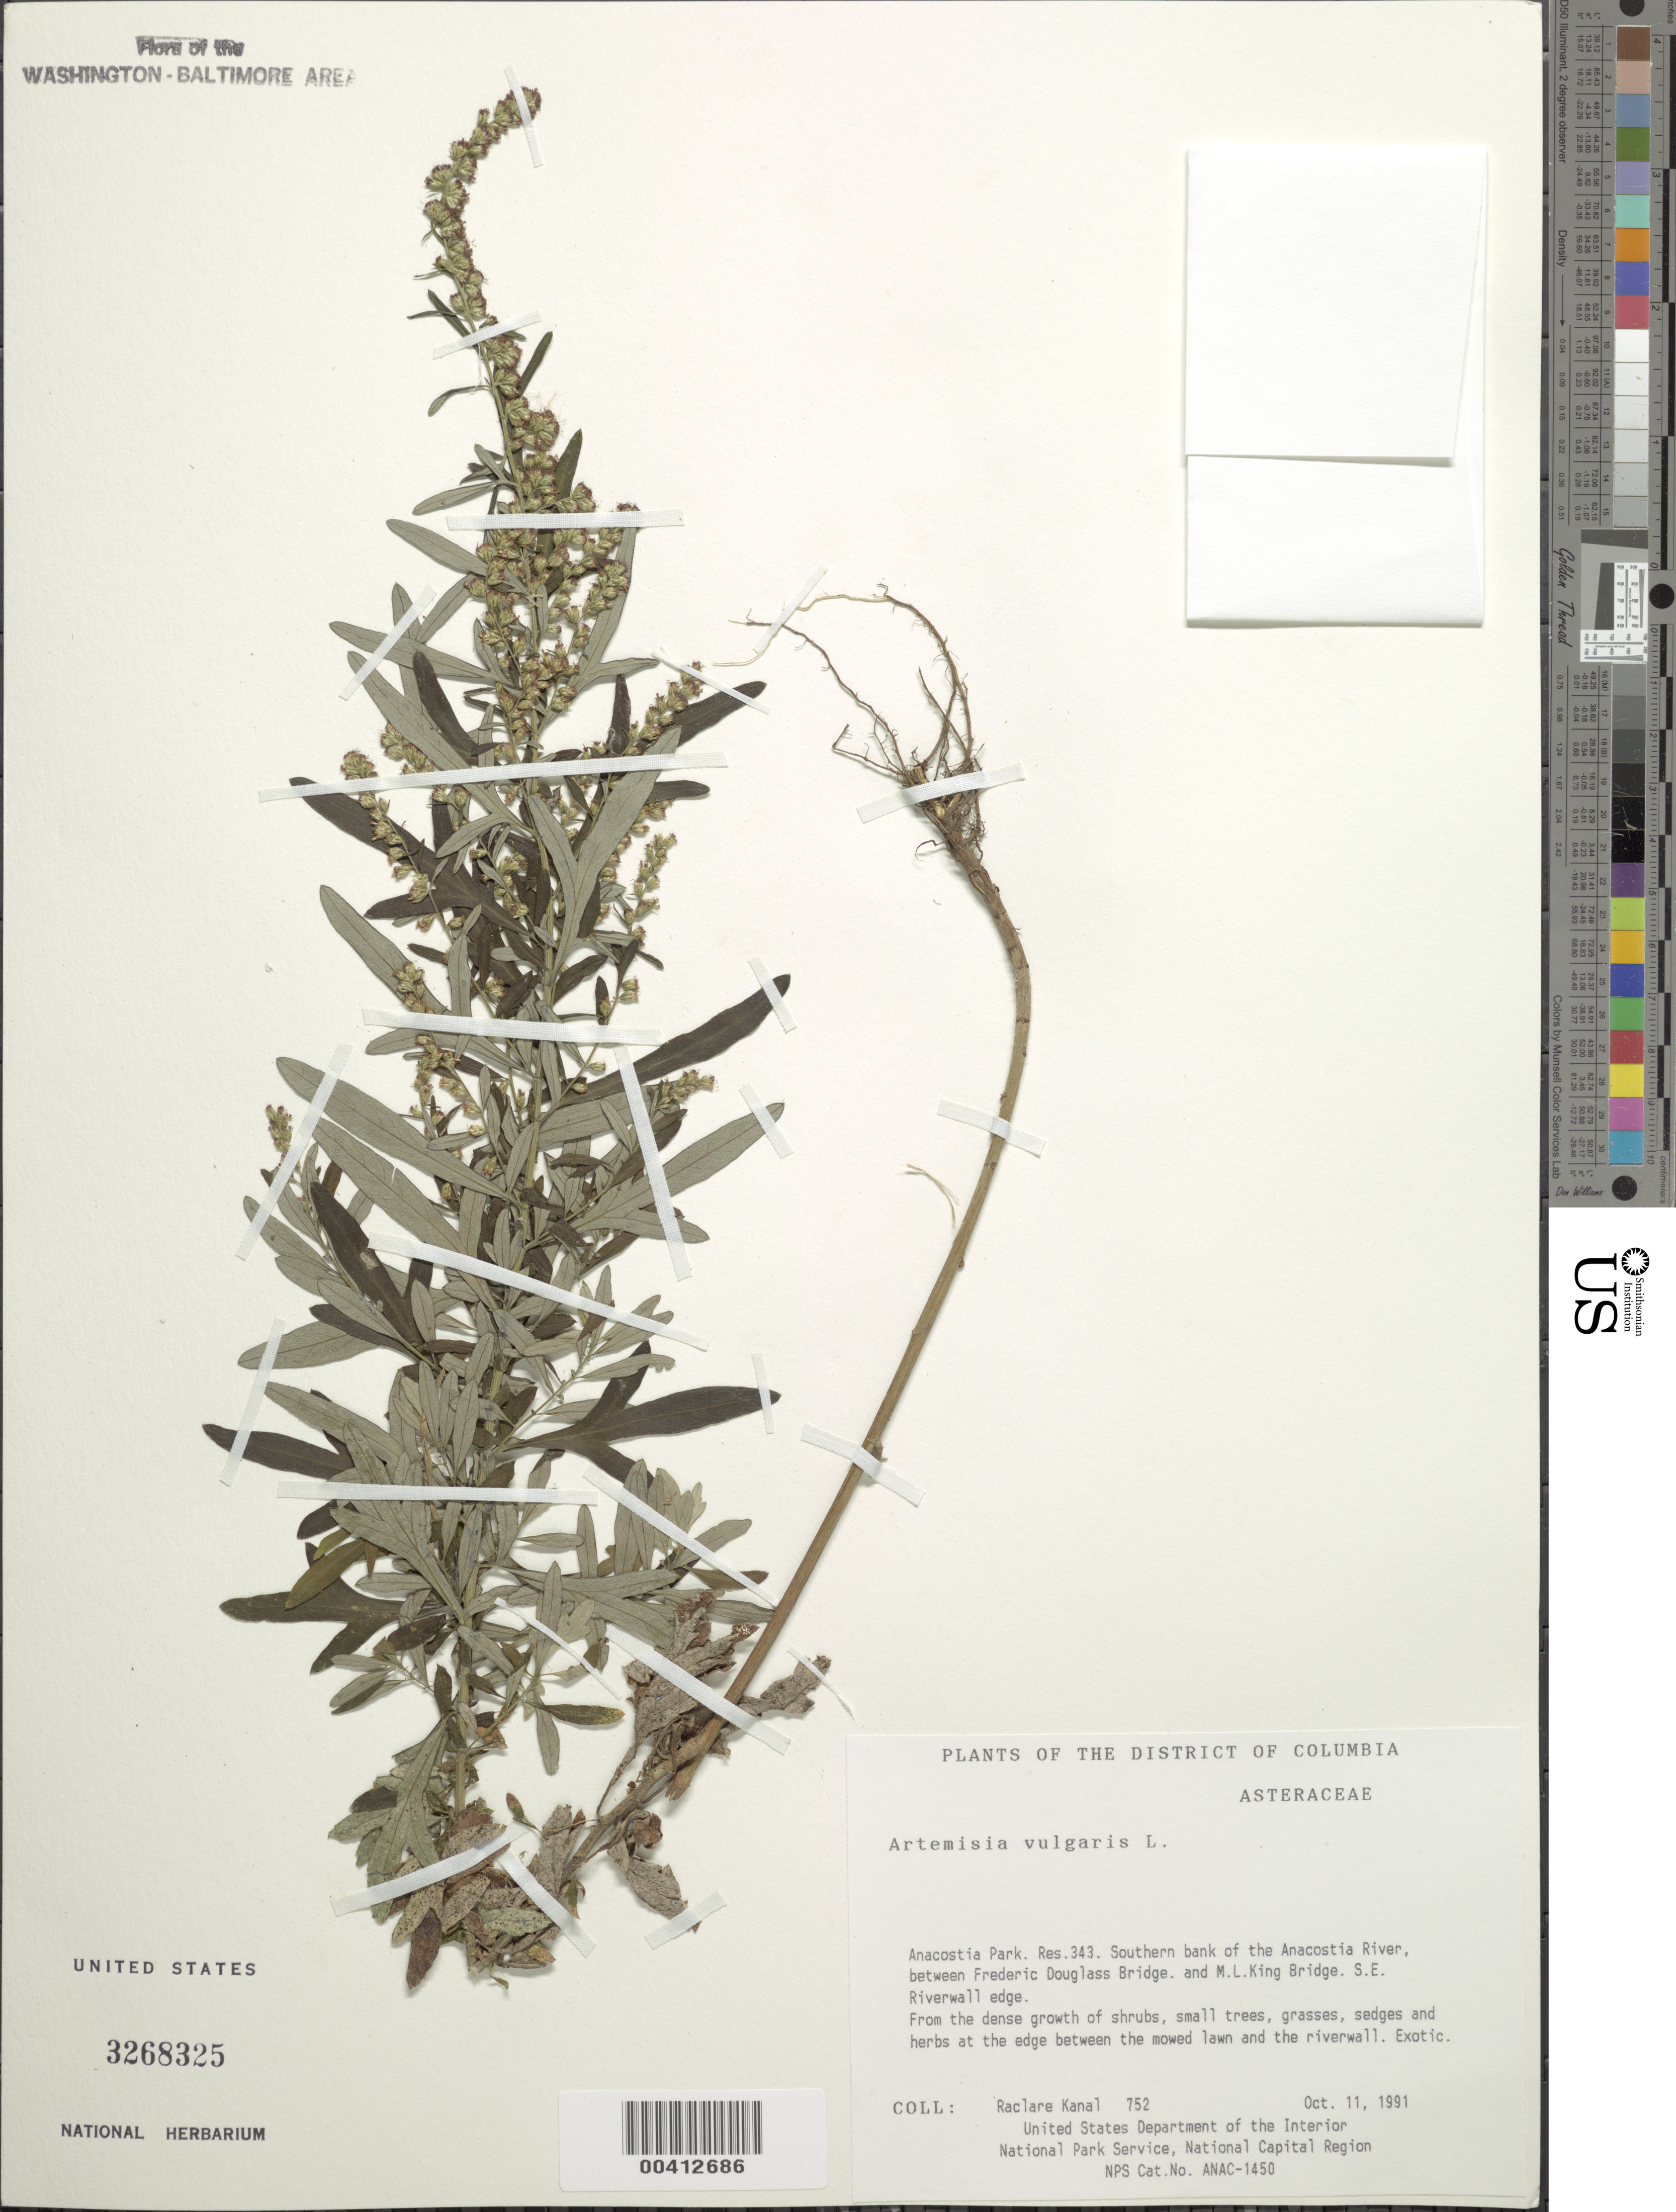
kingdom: Plantae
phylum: Tracheophyta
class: Magnoliopsida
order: Asterales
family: Asteraceae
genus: Artemisia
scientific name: Artemisia vulgaris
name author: L.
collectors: R. Kanal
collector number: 752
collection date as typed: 11 Oct 1991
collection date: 1991-10-11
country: United States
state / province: District of Columbia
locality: Anacostia Park, Res 343, S bank of Anacostia River, between F Douglass Bridge and ML King Bridge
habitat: Riverwall edge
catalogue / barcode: US 3268325